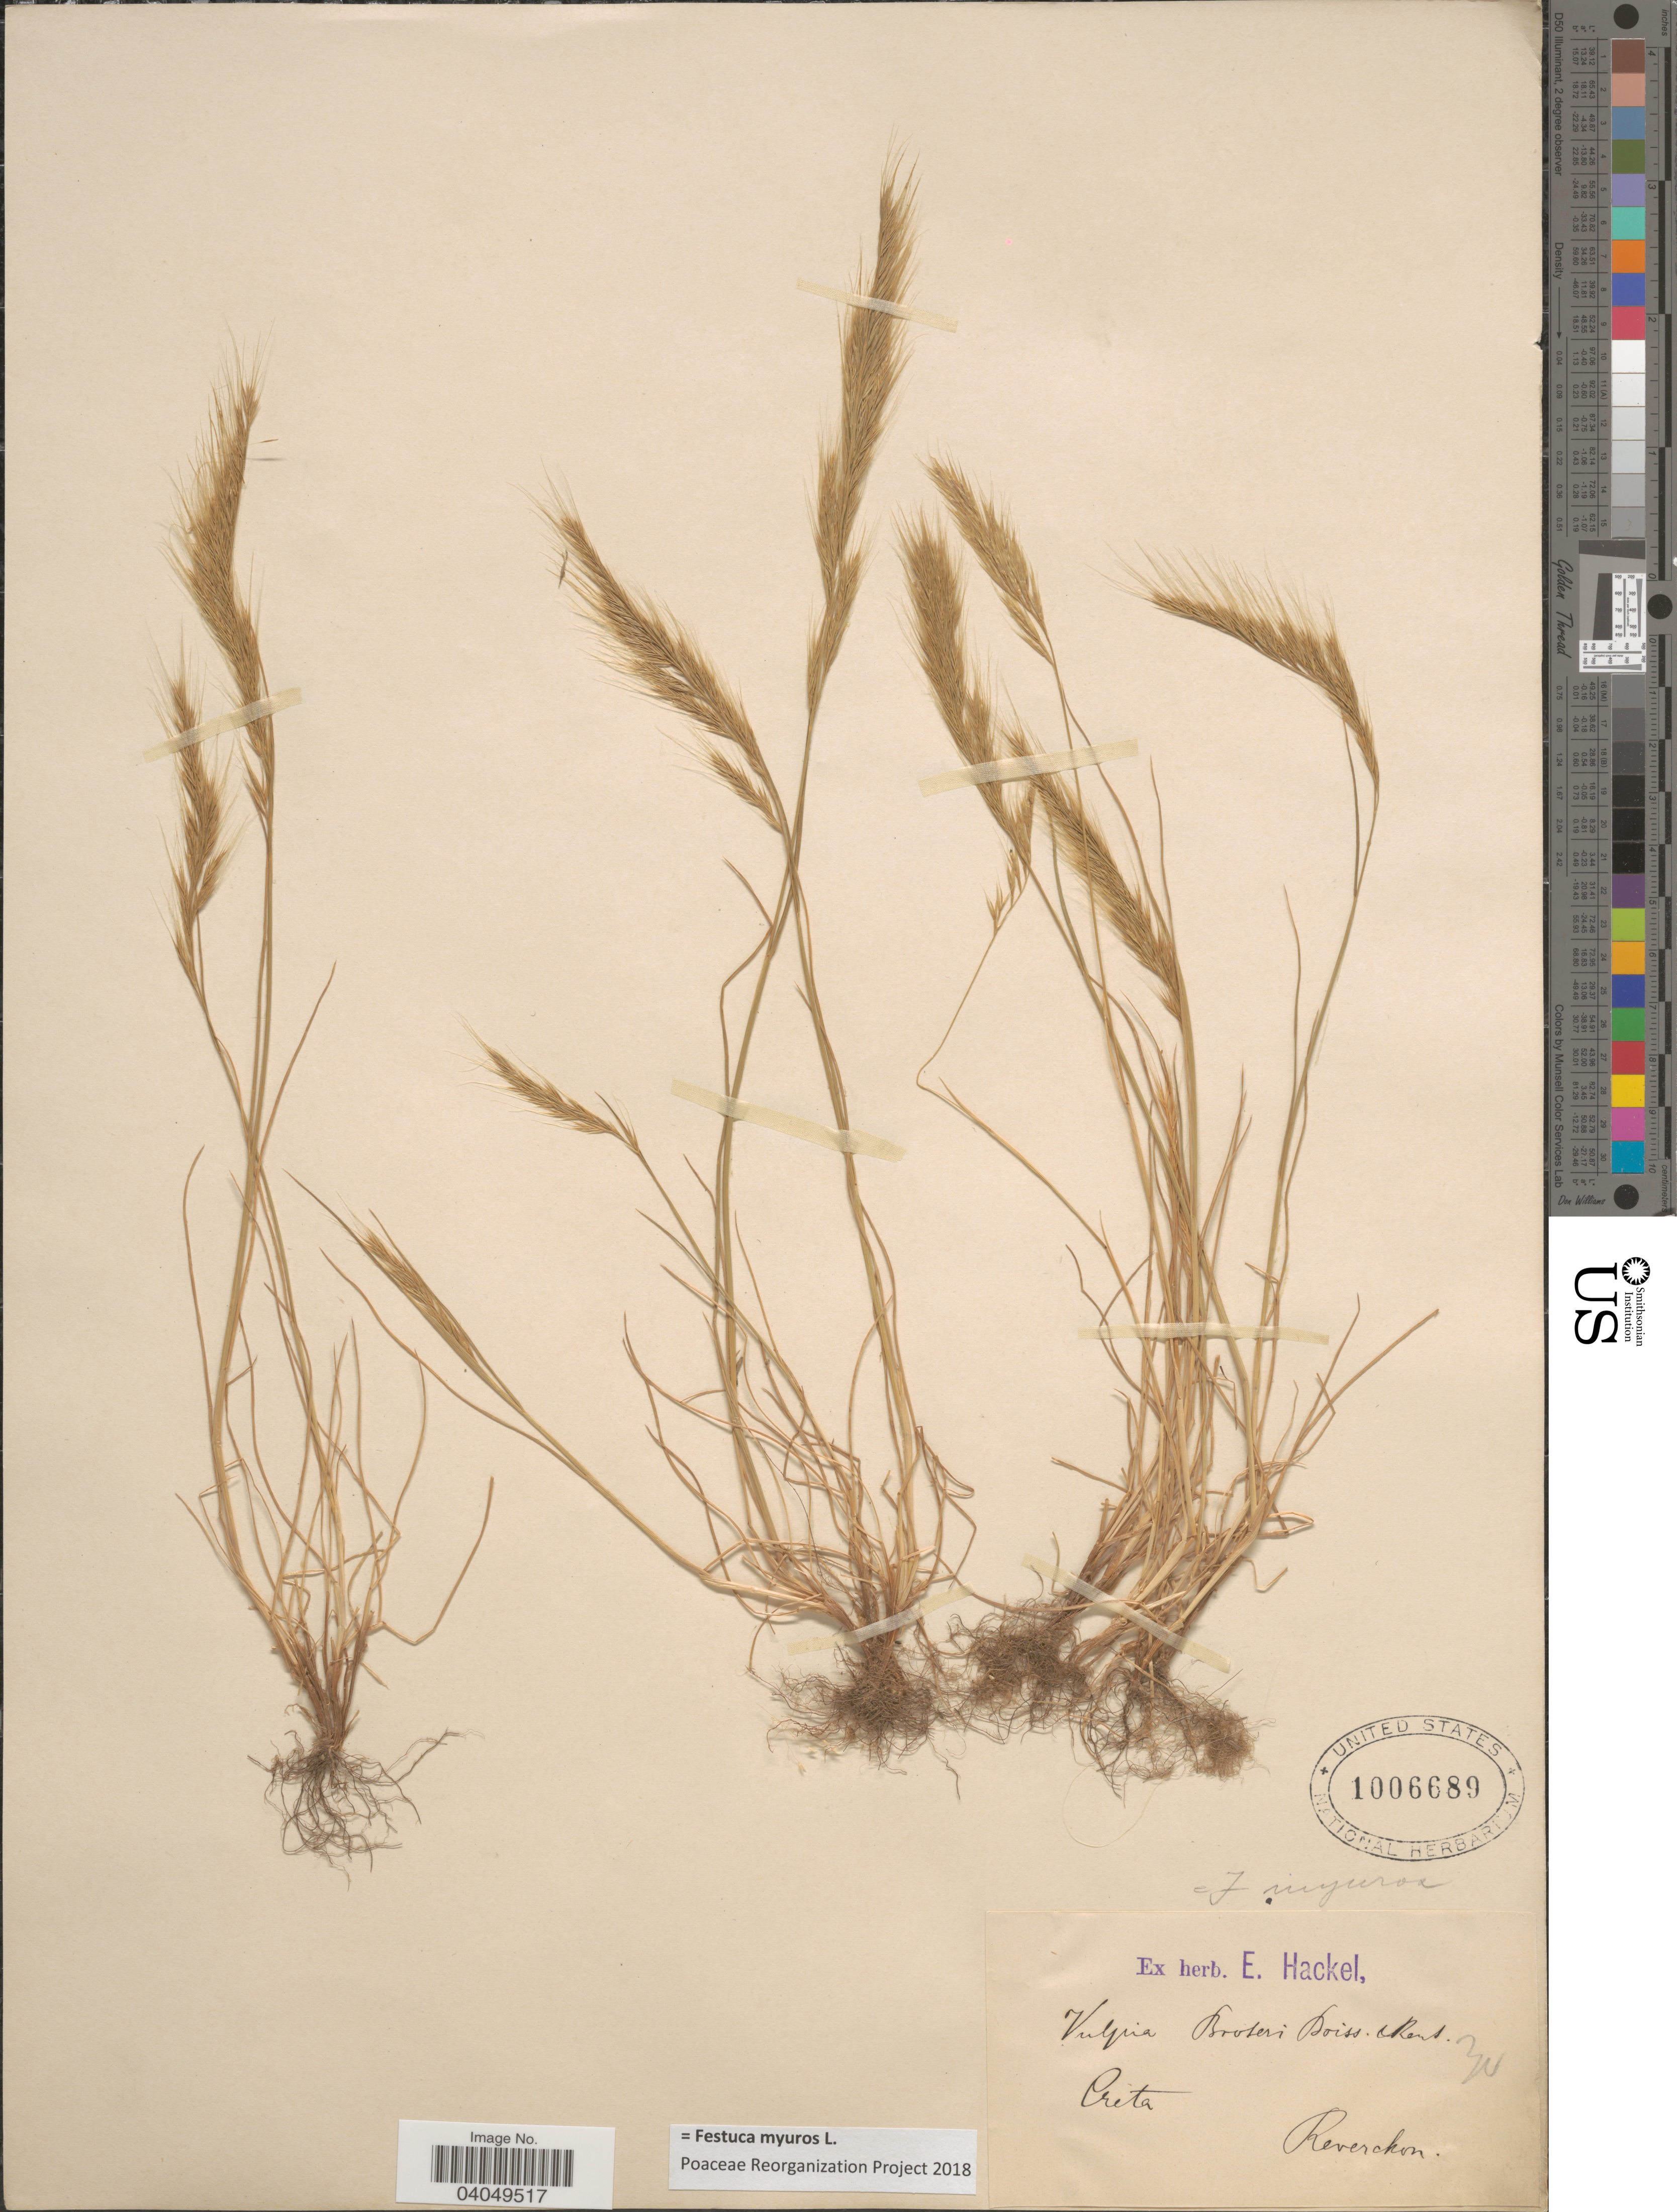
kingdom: Plantae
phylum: Tracheophyta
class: Liliopsida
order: Poales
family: Poaceae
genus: Festuca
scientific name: Festuca myuros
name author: L.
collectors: -. Reverchon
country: Greece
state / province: Crete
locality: Creta.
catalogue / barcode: US 1006689